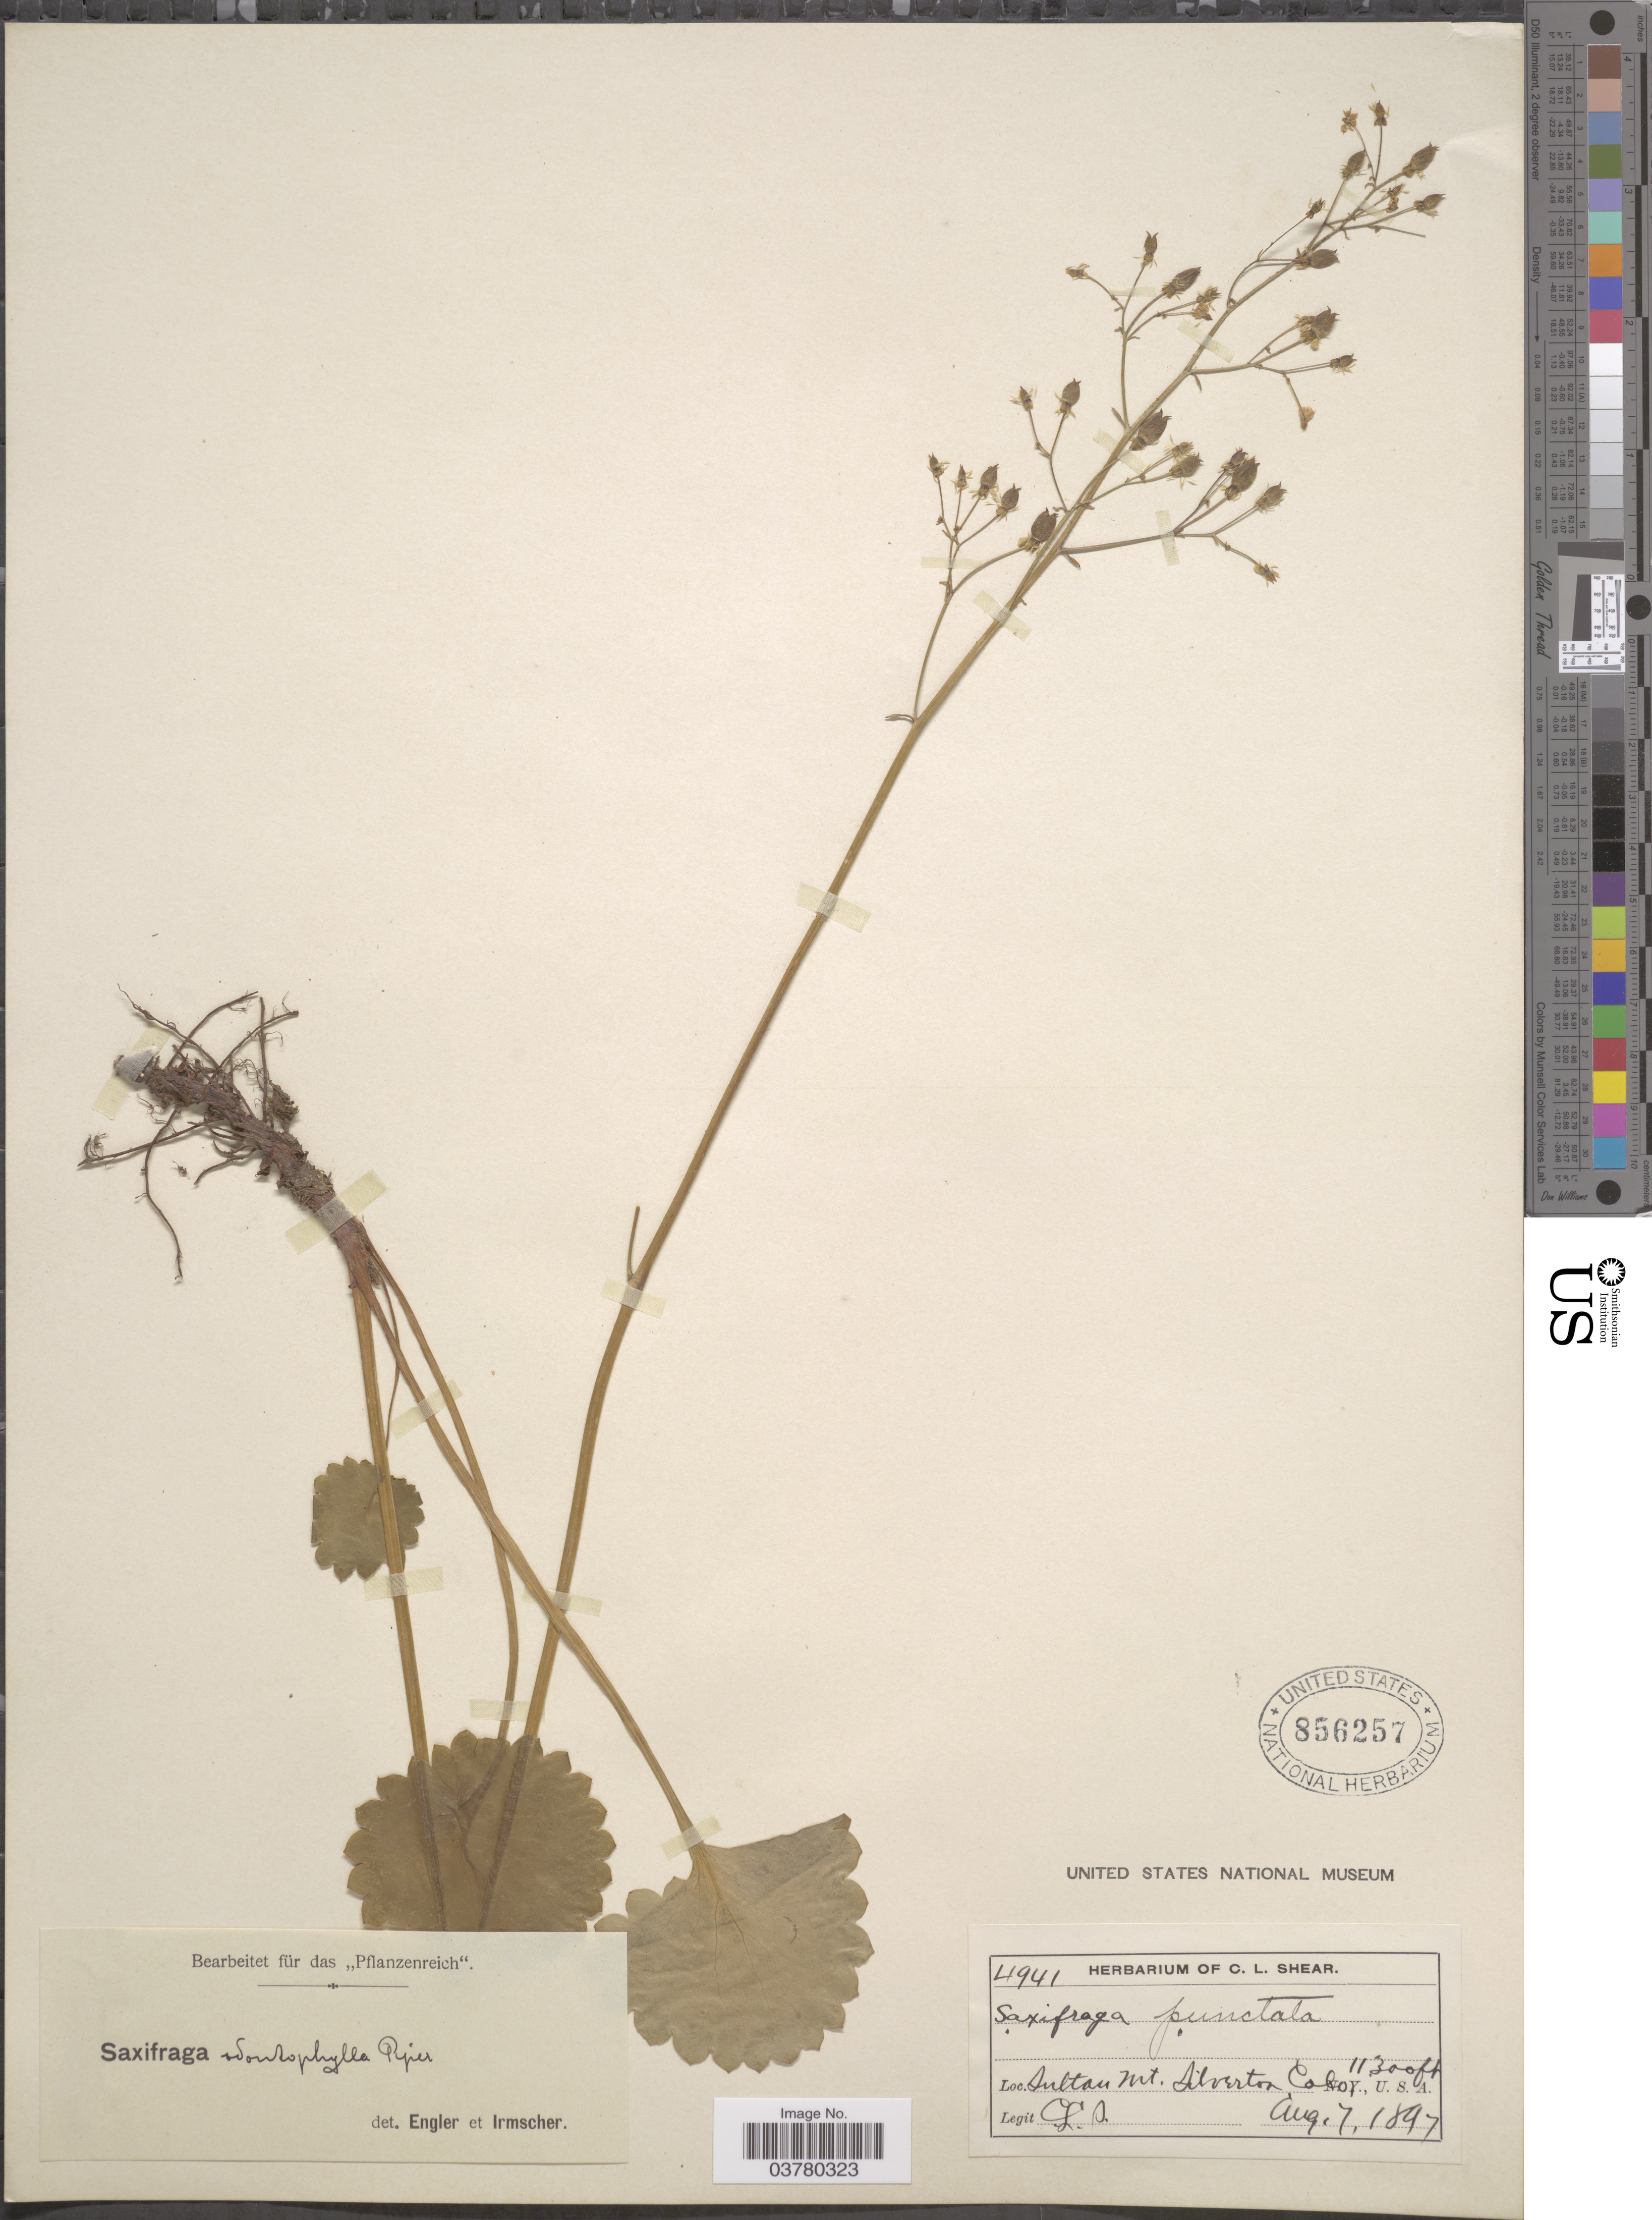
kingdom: Plantae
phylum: Tracheophyta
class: Magnoliopsida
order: Saxifragales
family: Saxifragaceae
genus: Micranthes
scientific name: Micranthes odontoloma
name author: (Piper) A. Heller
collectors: C. L. Shear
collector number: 4941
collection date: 1897-08-07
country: United States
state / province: New York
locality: Sulton Mt. Silverton.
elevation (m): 3444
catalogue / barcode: US 856257